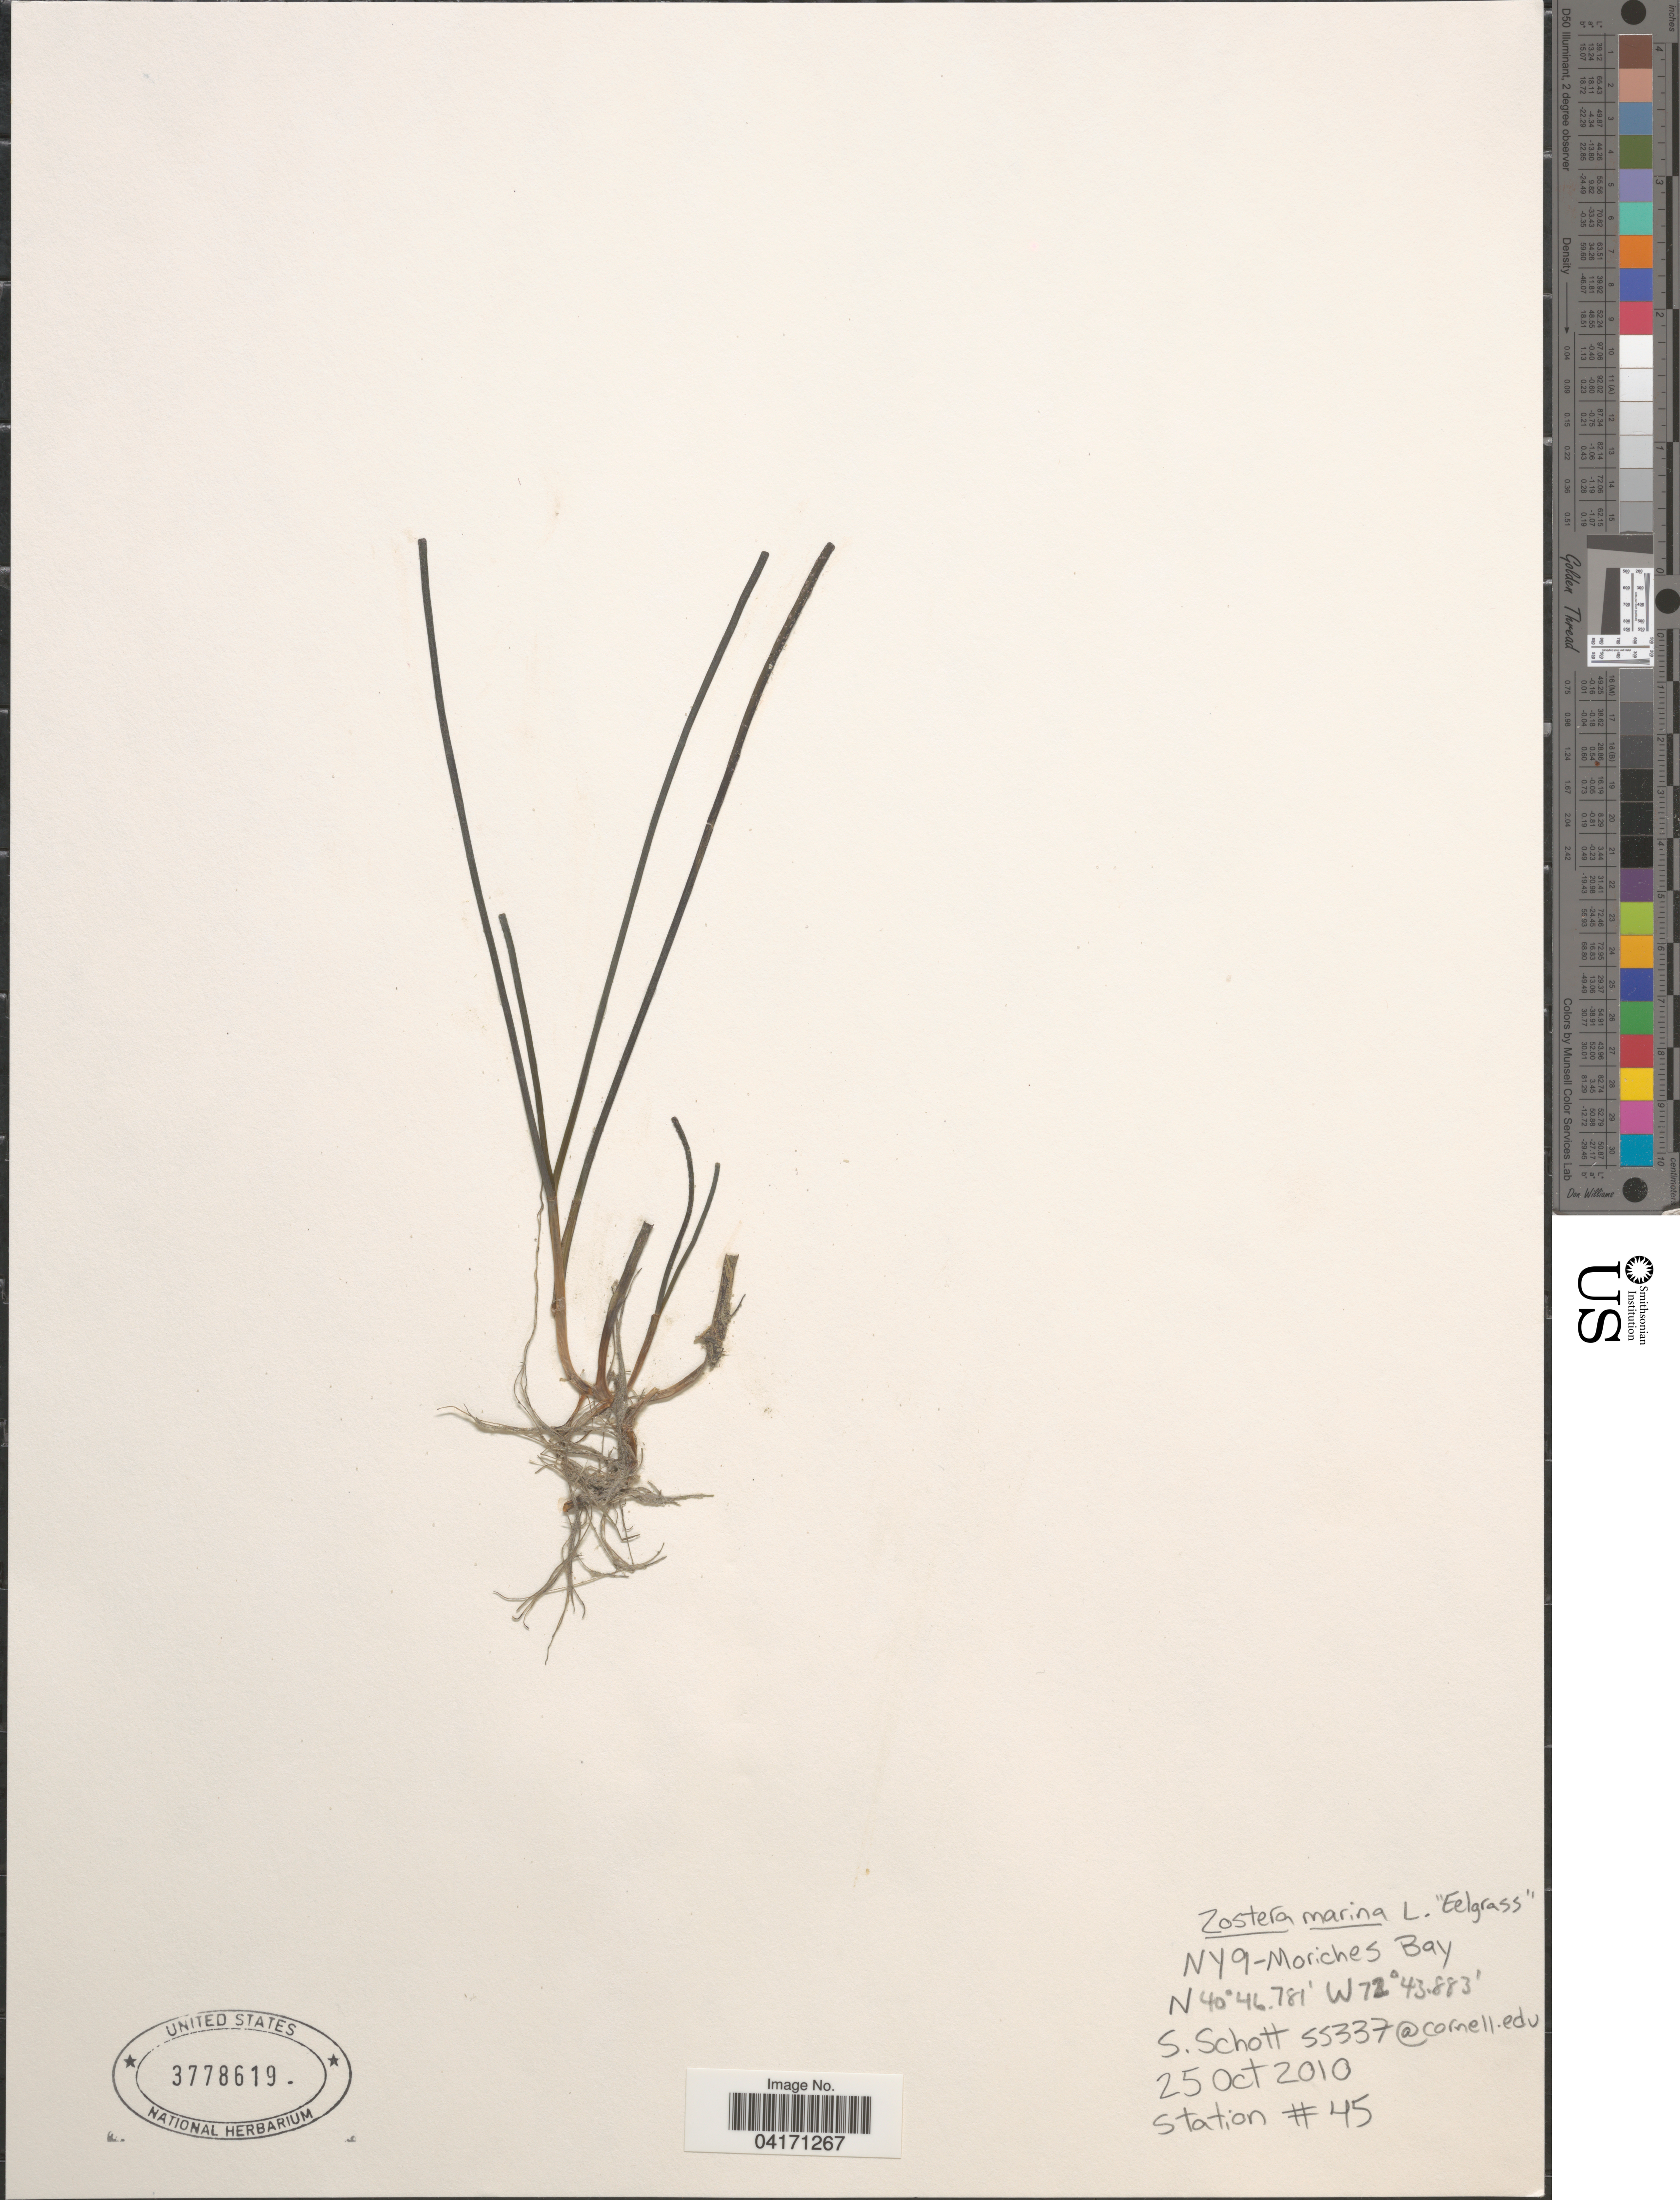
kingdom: Plantae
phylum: Tracheophyta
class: Liliopsida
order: Alismatales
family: Zosteraceae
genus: Zostera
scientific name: Zostera marina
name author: L.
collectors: S. Schott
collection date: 2010-10-25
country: United States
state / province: New York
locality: NY9 - Moriches Bay. Station #45.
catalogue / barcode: US 3778619